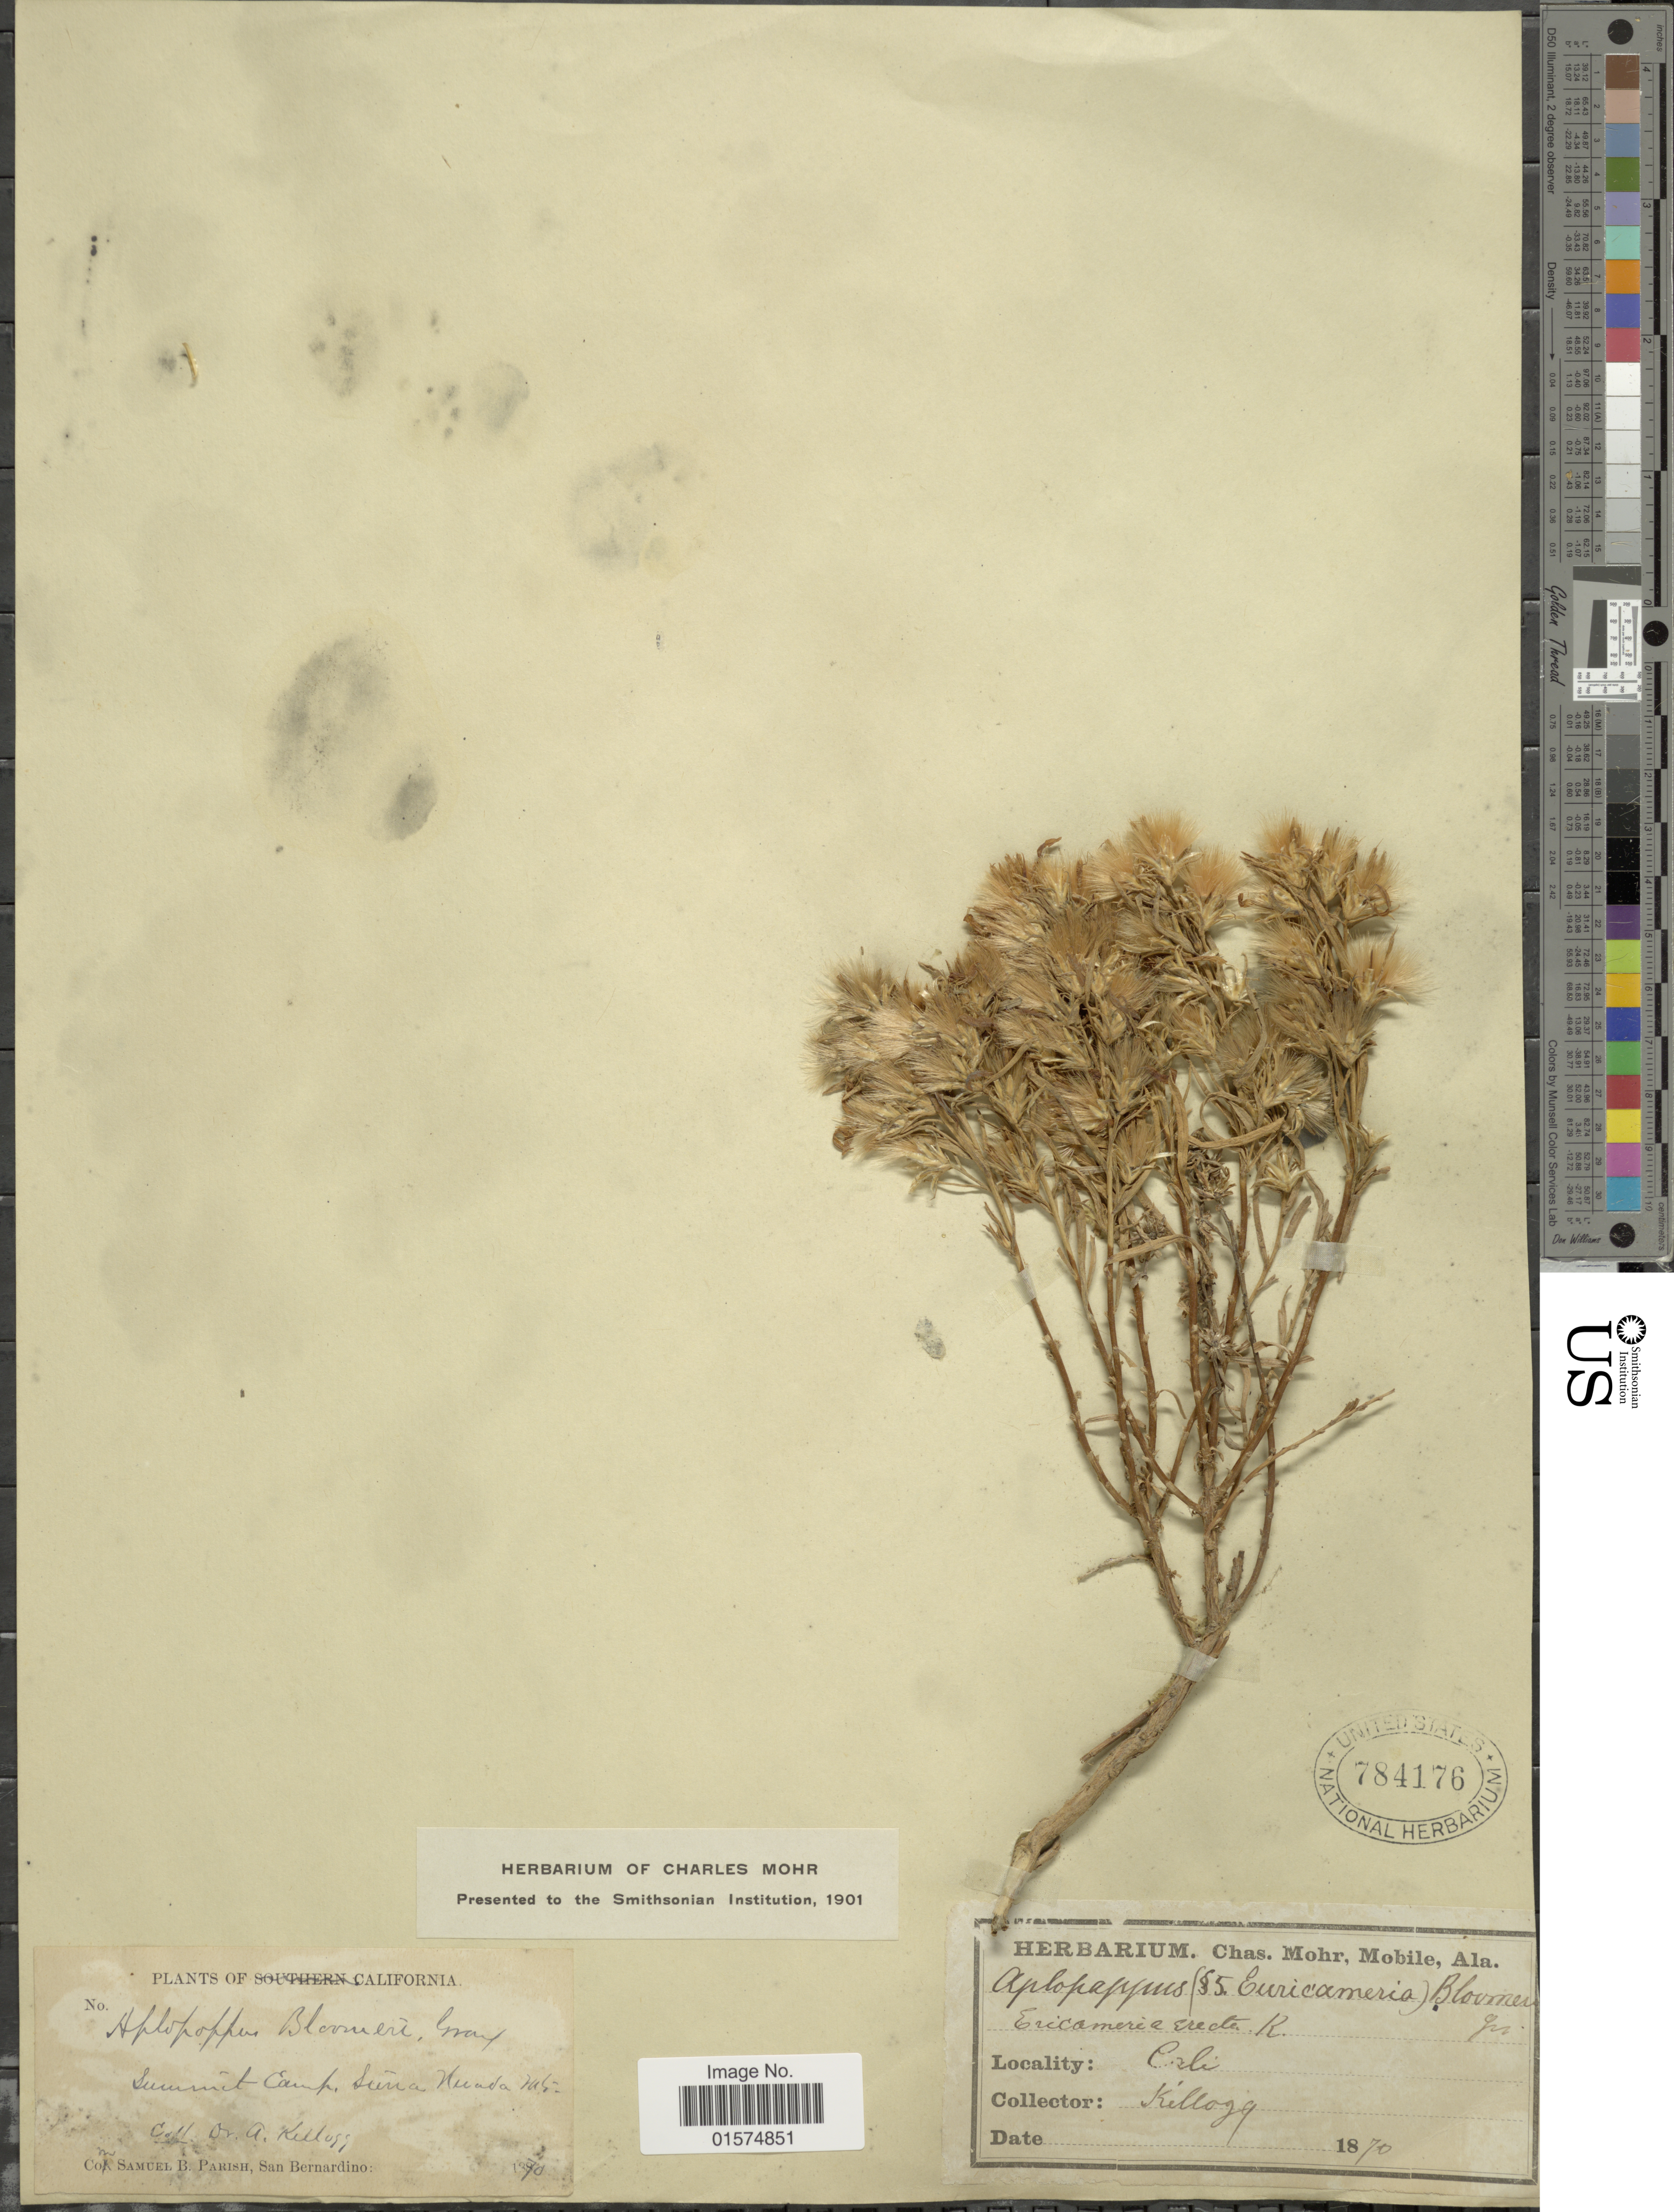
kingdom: Plantae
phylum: Tracheophyta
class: Magnoliopsida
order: Asterales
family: Asteraceae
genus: Ericameria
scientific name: Ericameria bloomeri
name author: (A. Gray) J.F. Macbr.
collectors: A. Kellogg & S. B. Parish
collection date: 1870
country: United States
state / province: California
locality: Summit Camp, Sierra Nevada Mts.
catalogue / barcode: US 784176